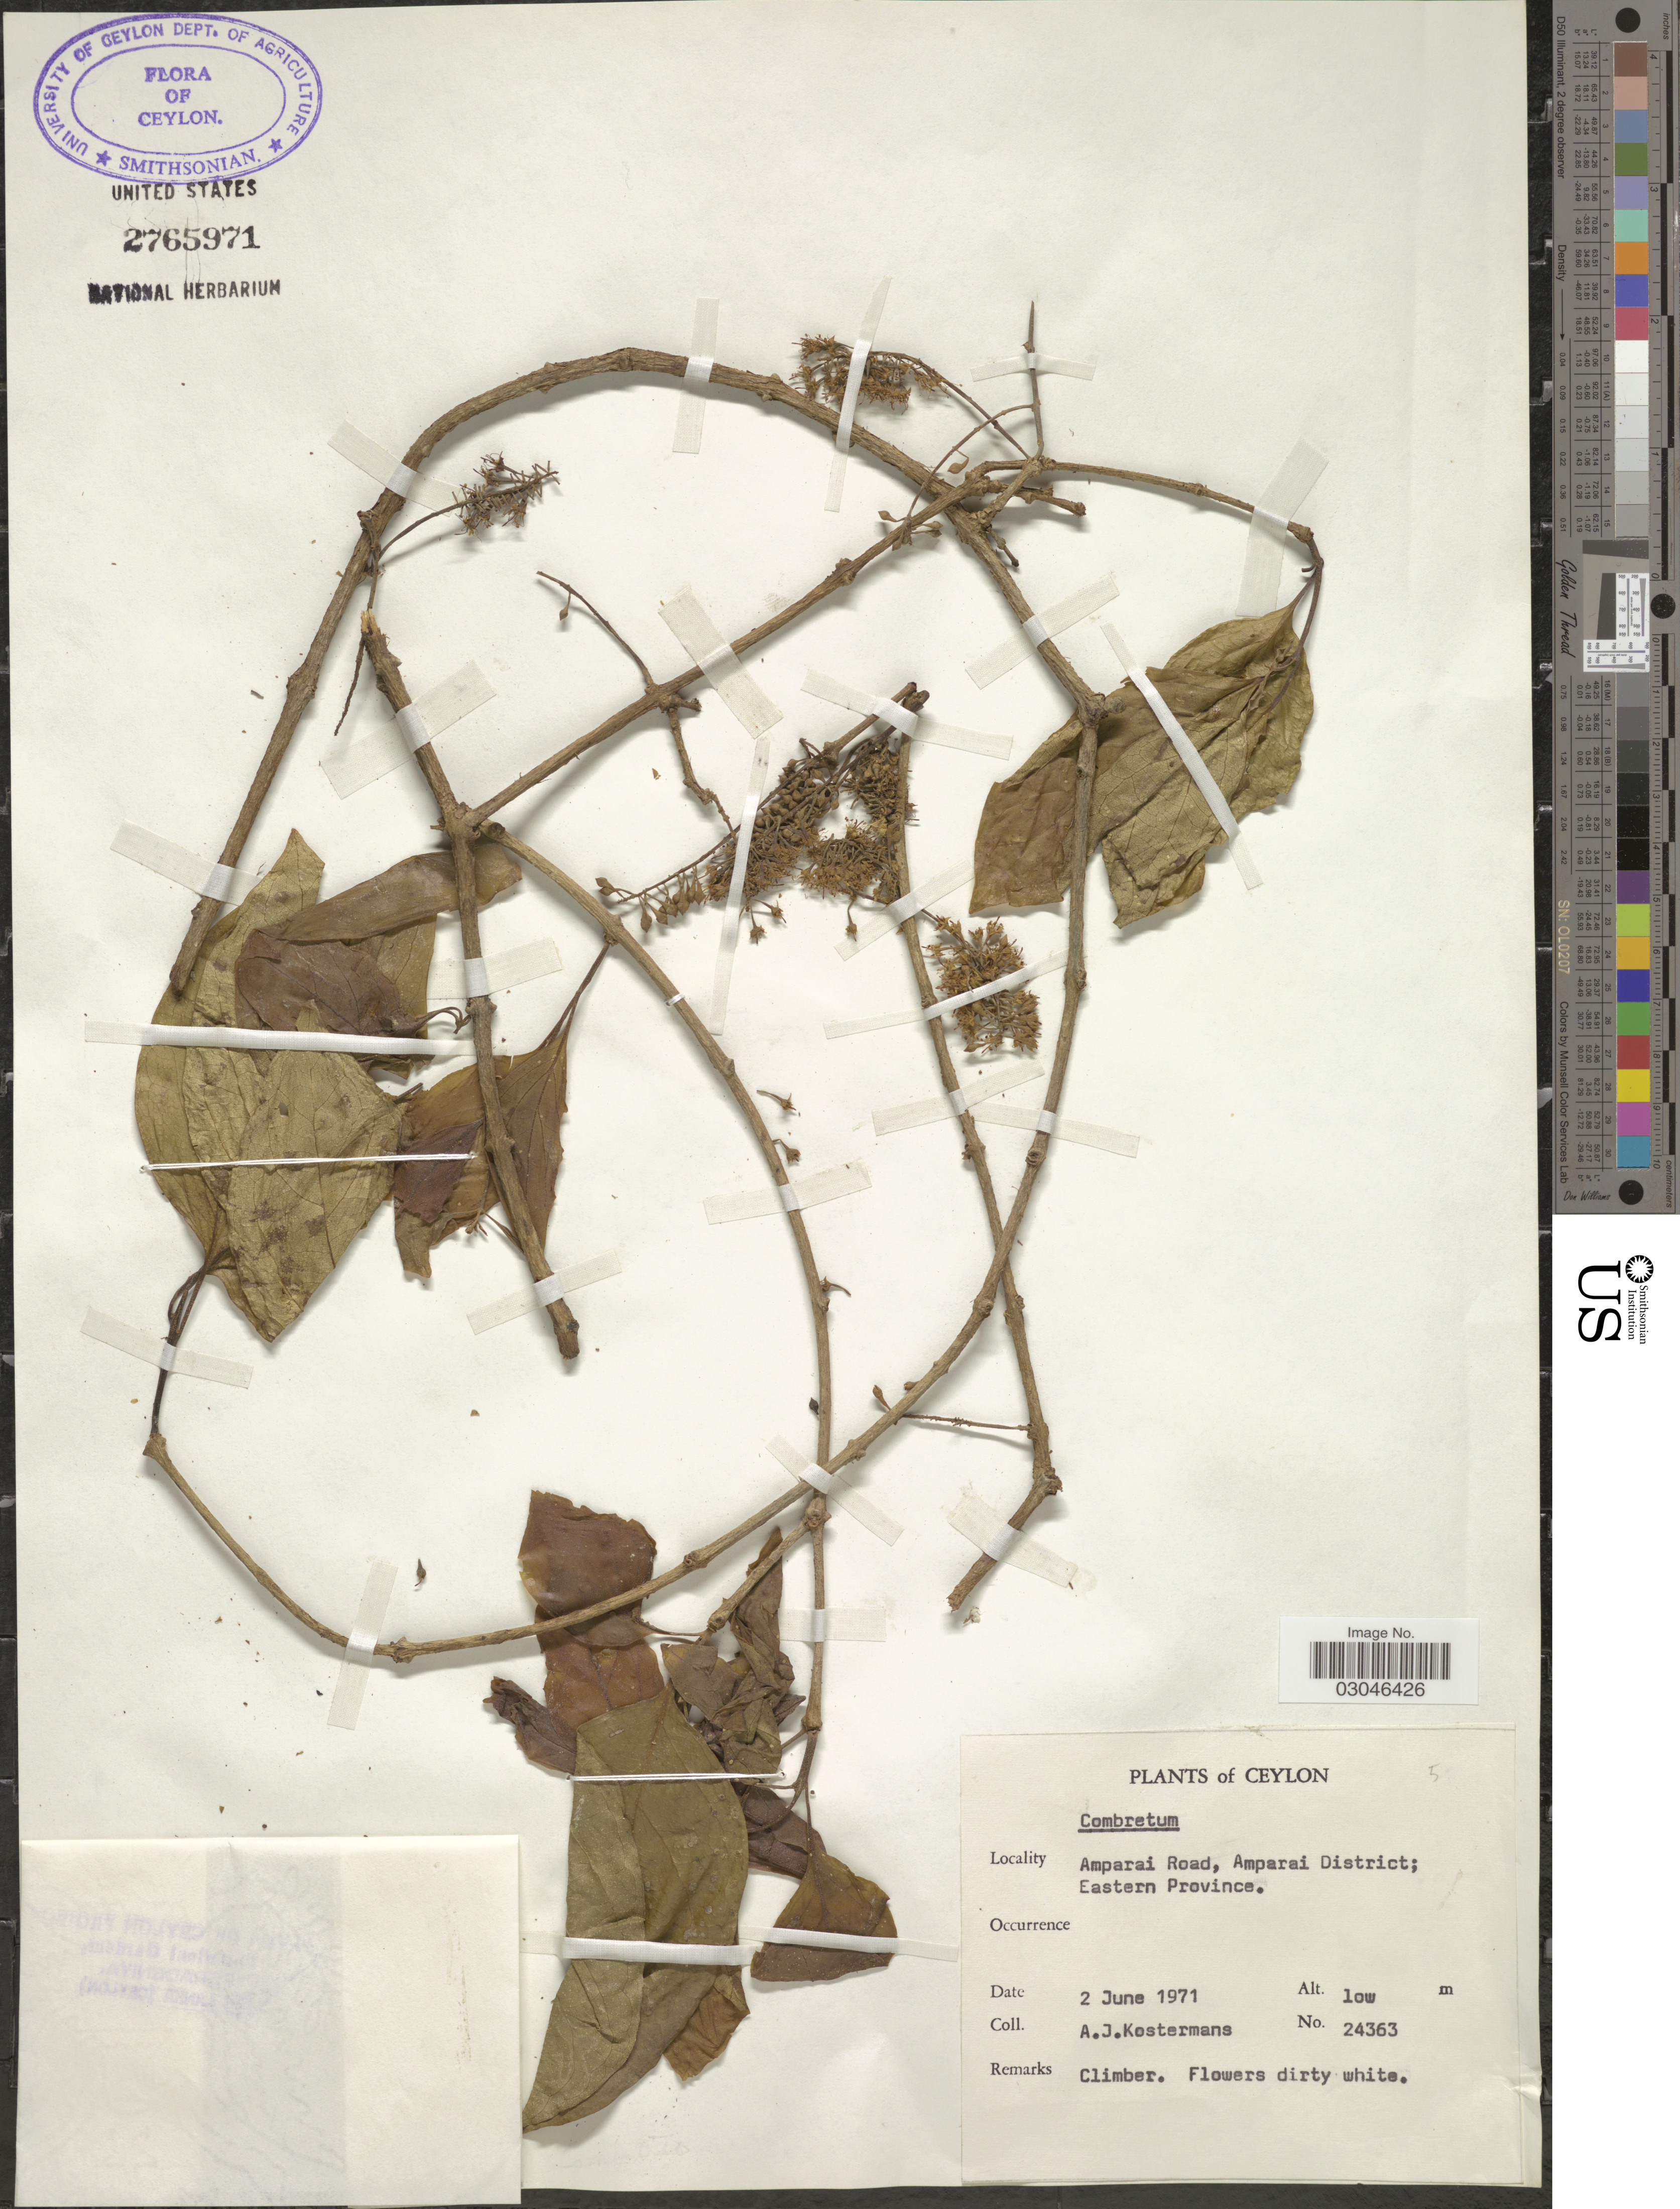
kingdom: Plantae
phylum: Tracheophyta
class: Magnoliopsida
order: Myrtales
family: Combretaceae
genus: Combretum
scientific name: Combretum sp.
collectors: A. J. G. Kostermans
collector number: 24363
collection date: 1971-06-02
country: Sri Lanka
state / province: Eastern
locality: Ceylon. Amparai Road, Amparai District.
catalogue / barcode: US 2765971